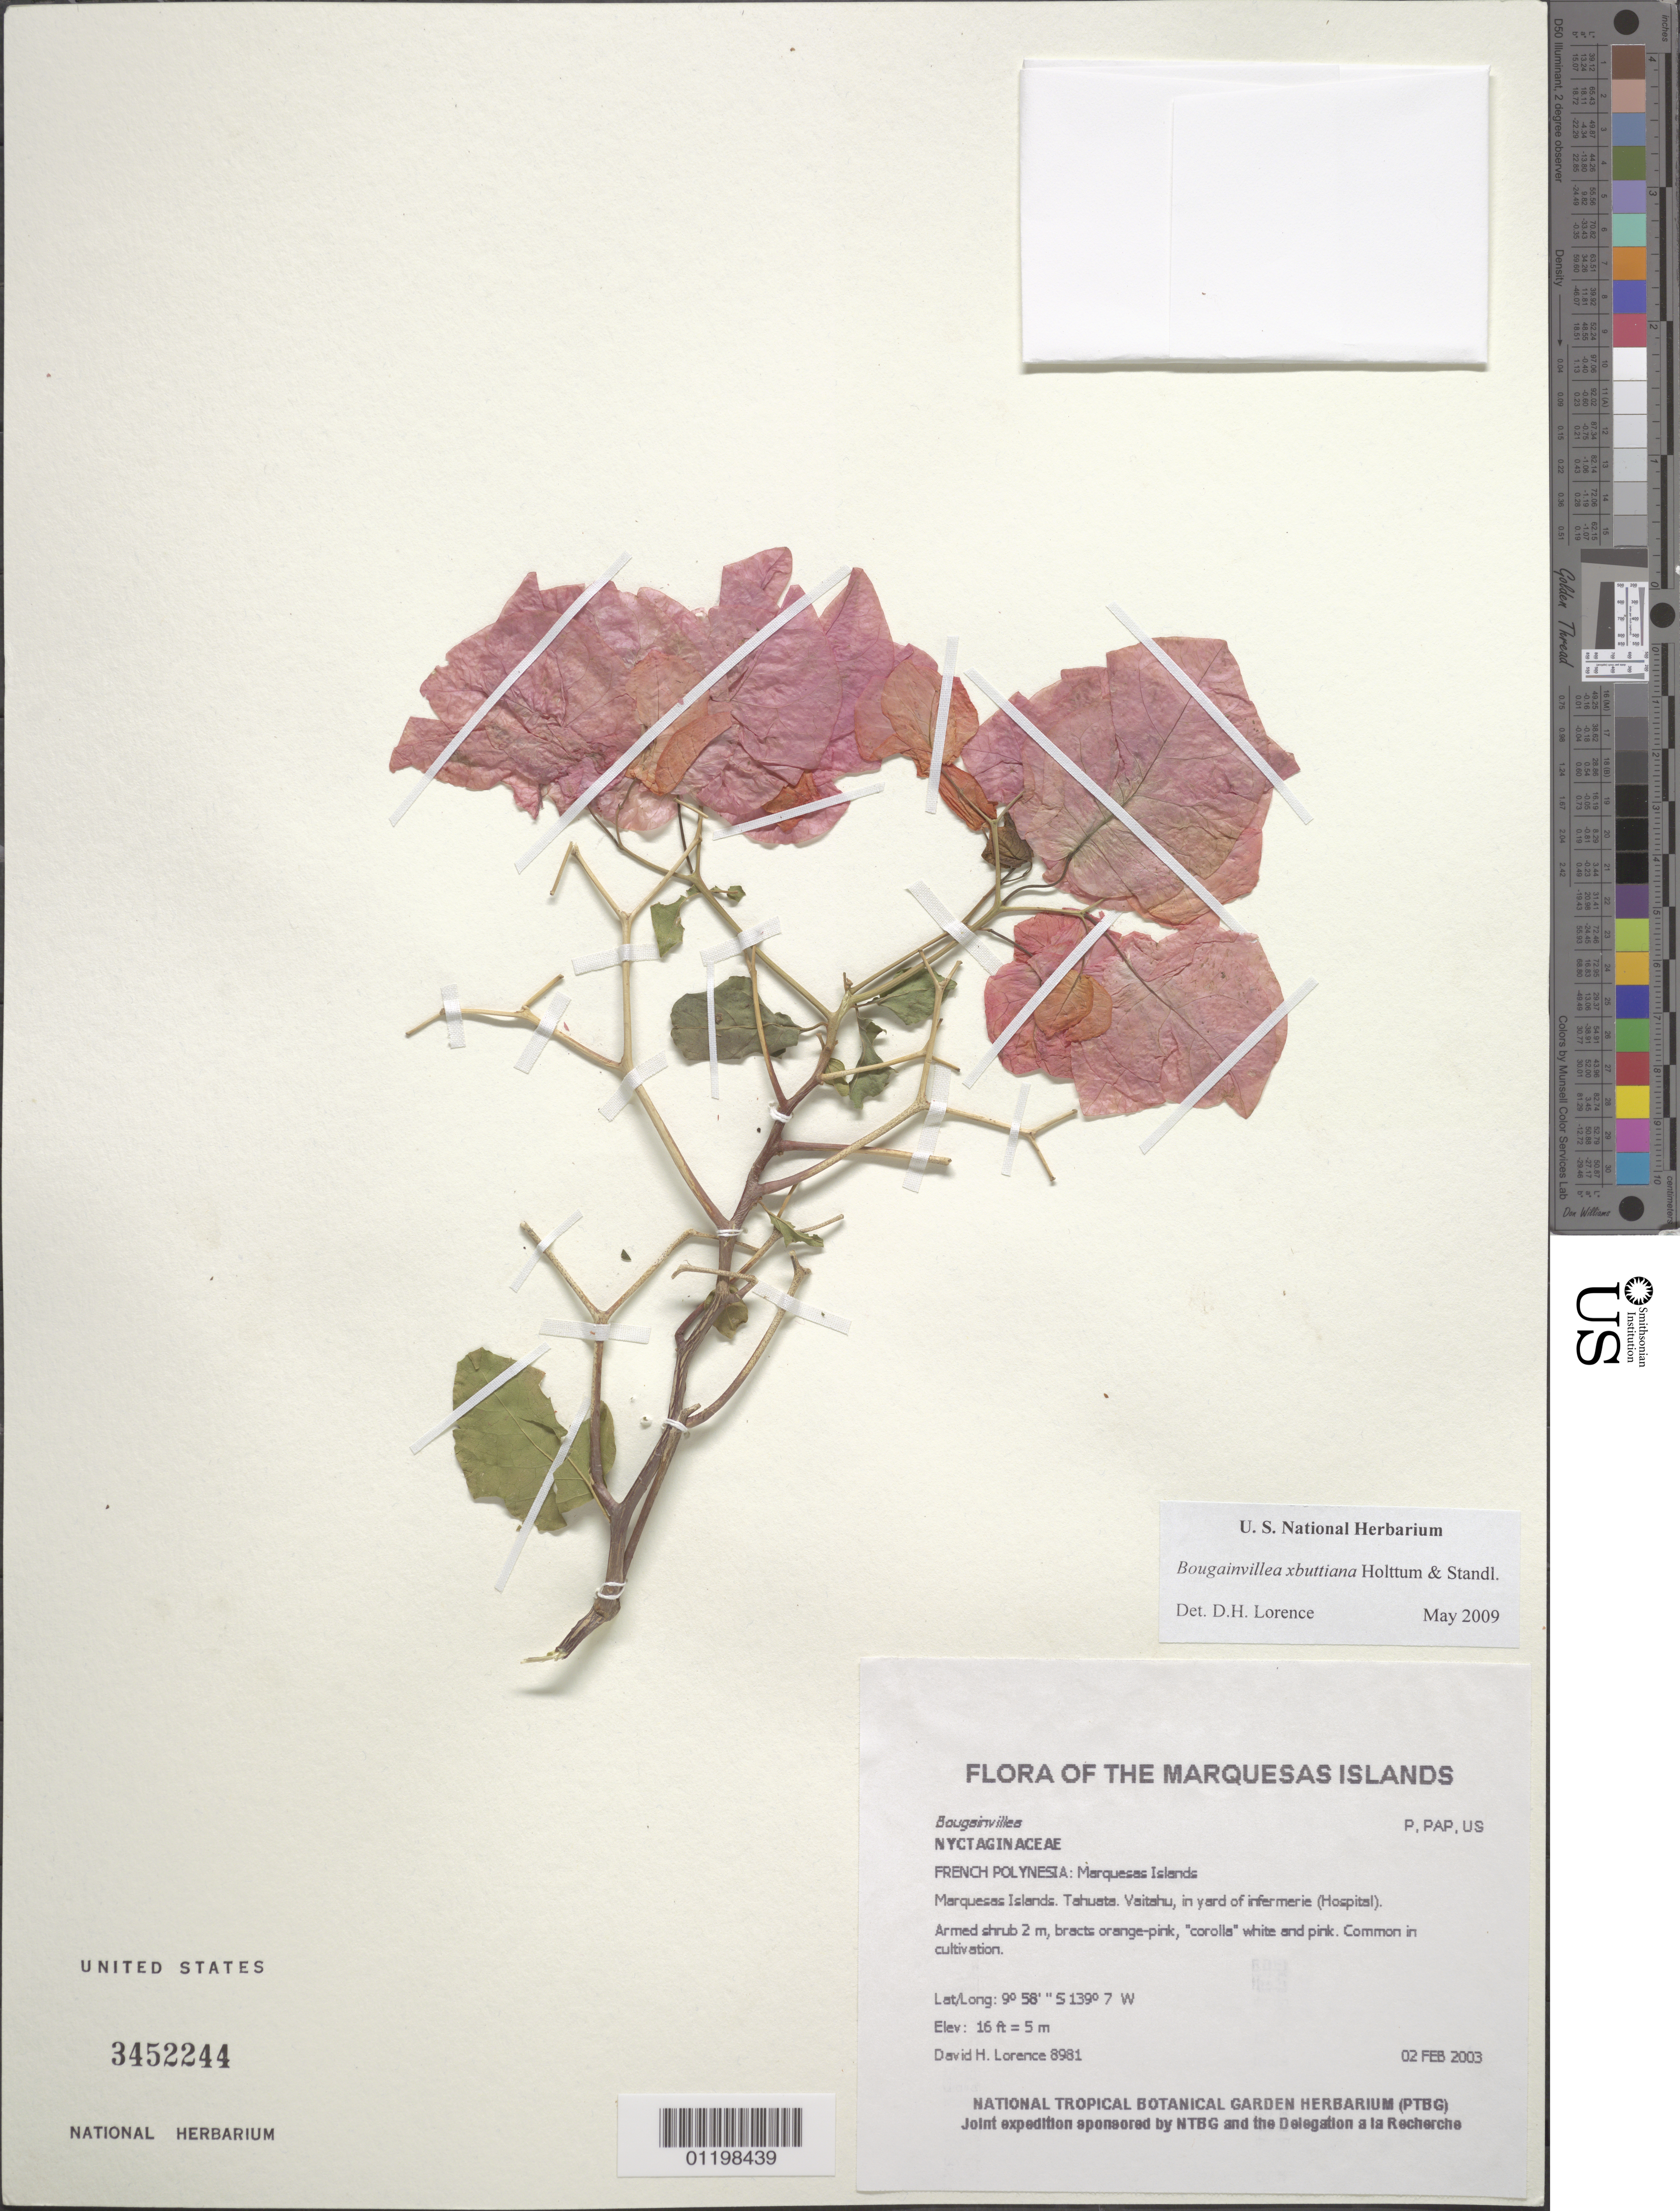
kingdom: Plantae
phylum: Tracheophyta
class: Magnoliopsida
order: Caryophyllales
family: Nyctaginaceae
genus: Bougainvillea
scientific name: Bougainvillea x buttiana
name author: Holttum & Standl.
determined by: Lorence, David H., (PTBG), National Tropical Botanical Garden (UNITED STATES)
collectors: D. Lorence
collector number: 8981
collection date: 2003-02-02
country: French Polynesia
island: Tahuata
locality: Vaitahu, in yard of infermerie (Hospital)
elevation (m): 5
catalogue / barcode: US 3452244